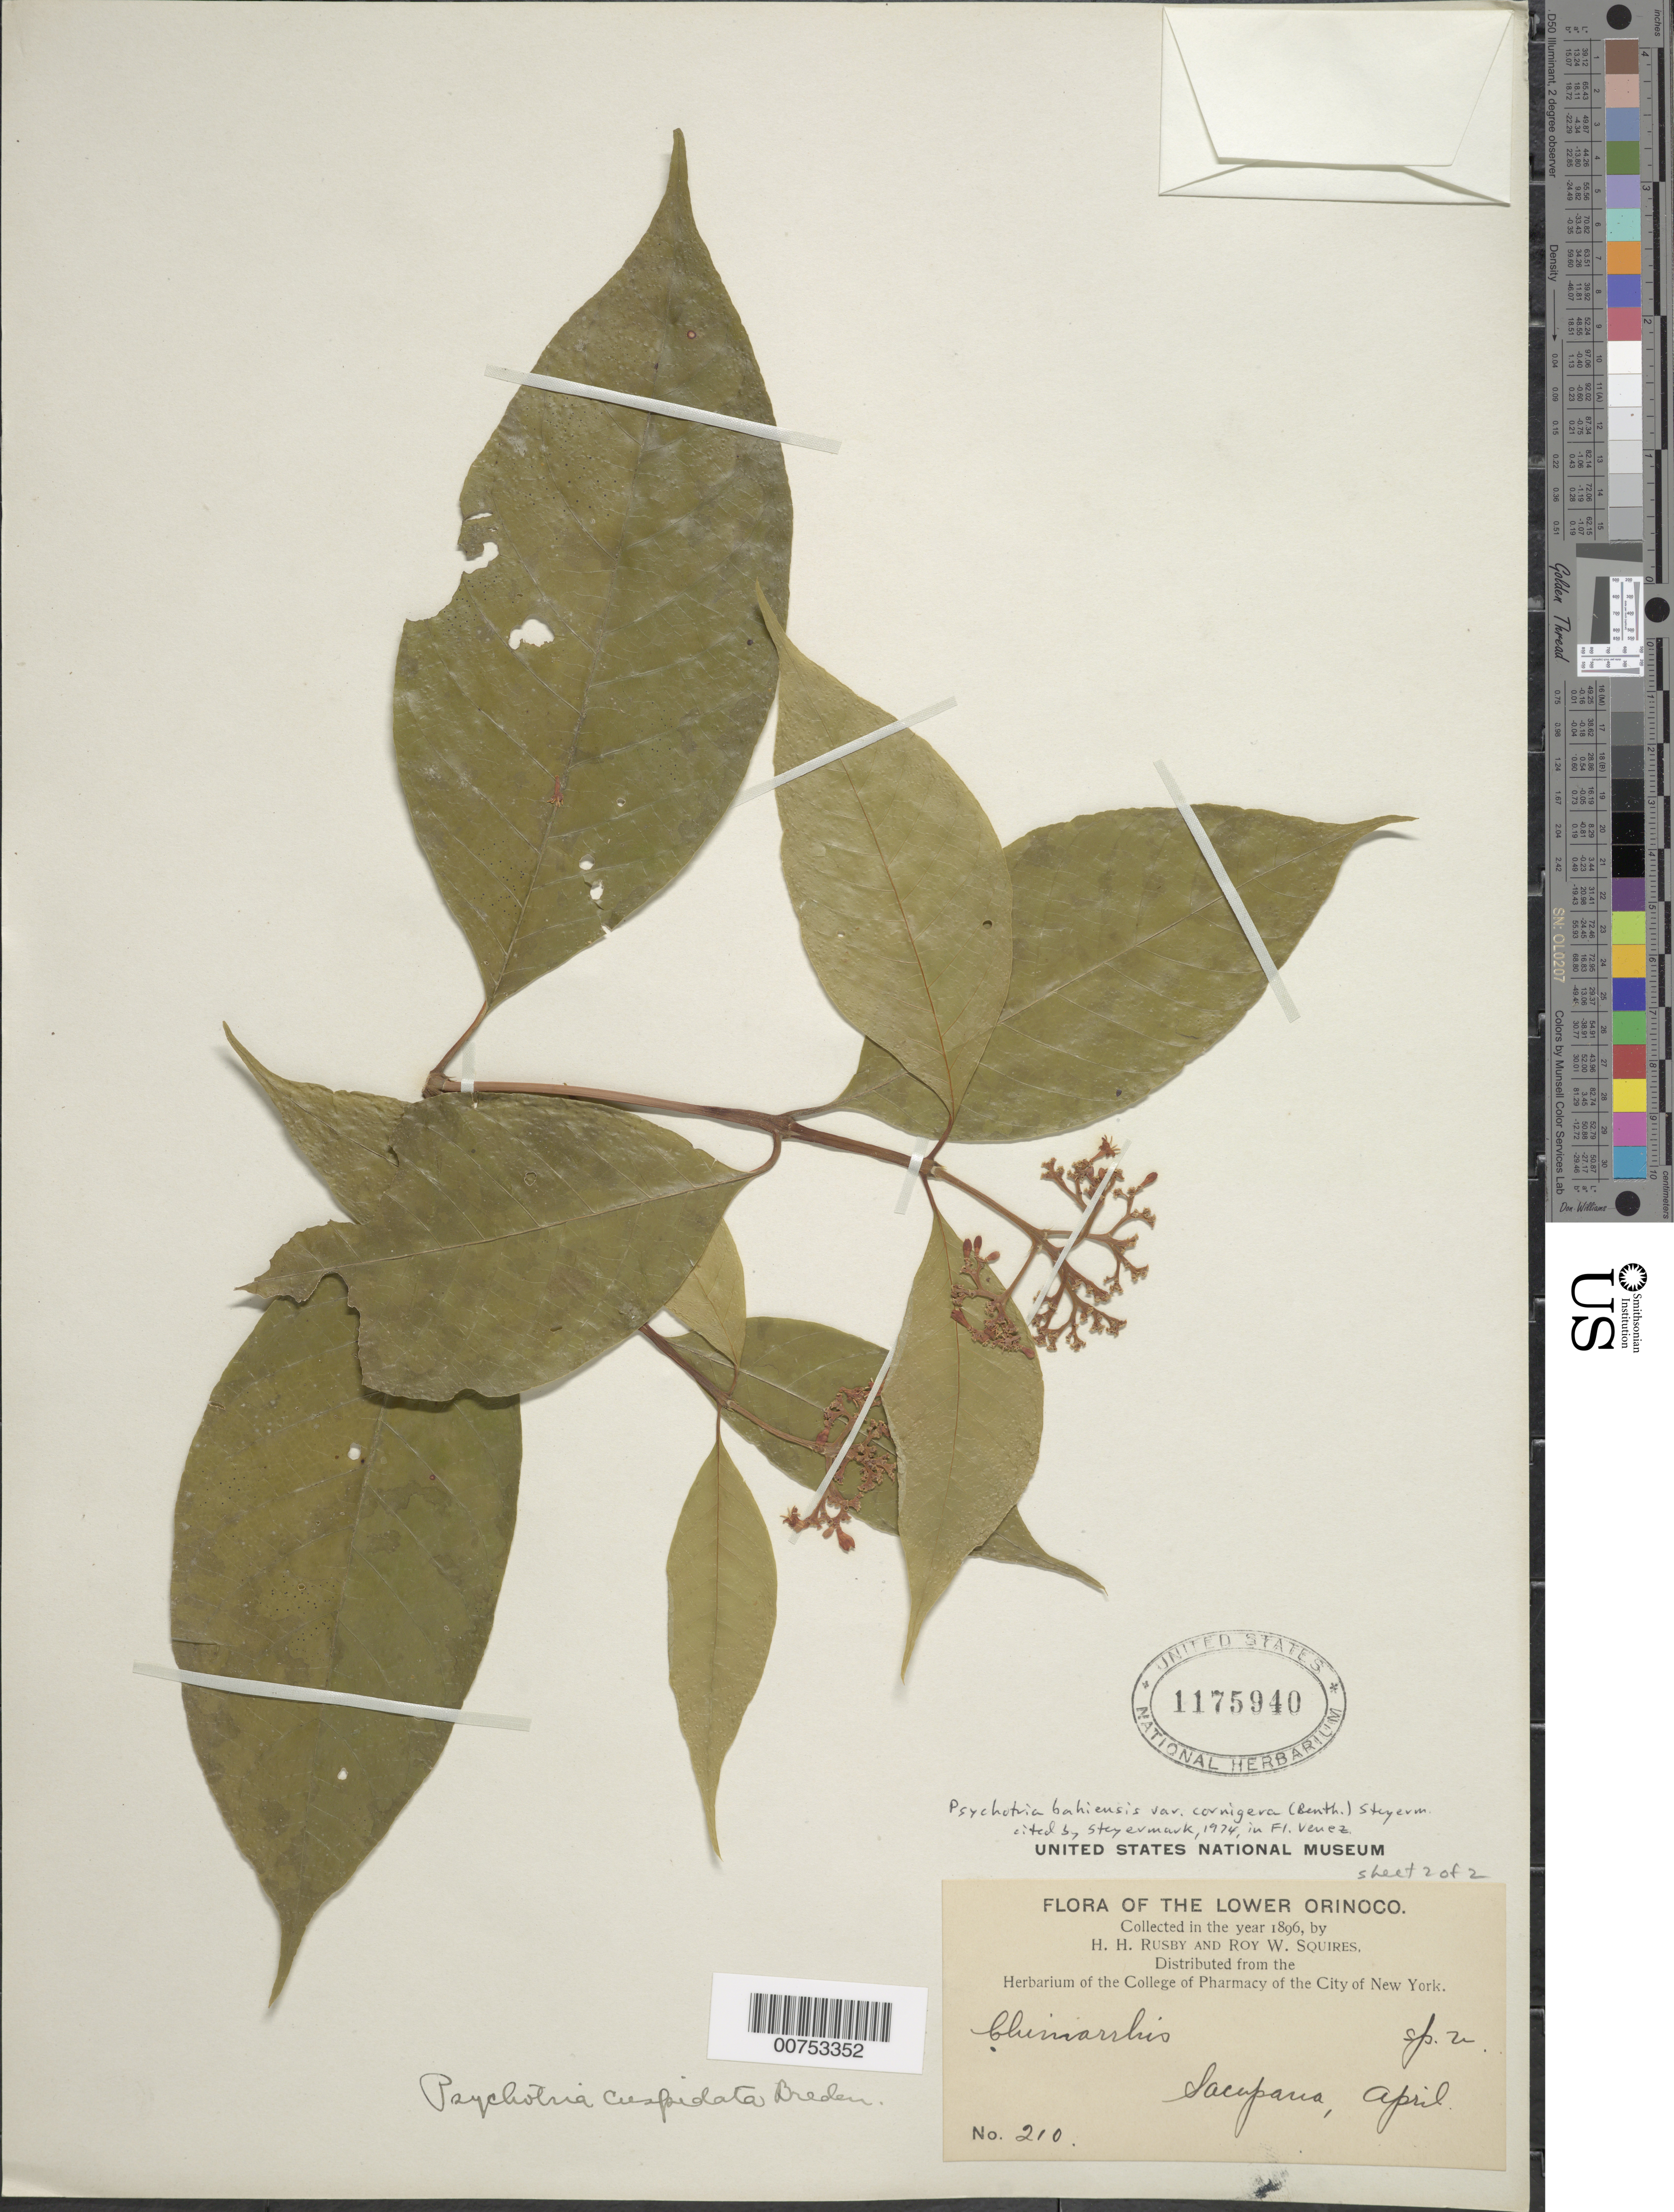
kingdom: Plantae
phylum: Tracheophyta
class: Magnoliopsida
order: Gentianales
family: Rubiaceae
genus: Psychotria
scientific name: Psychotria bahiensis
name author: DC.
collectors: H. H. Rusby & R. Squires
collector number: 210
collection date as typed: April 1896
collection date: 1896-04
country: Venezuela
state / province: Delta Amacuro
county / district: Antonio Díaz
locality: Lower Orinoco, Sacupana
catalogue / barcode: US 1175940